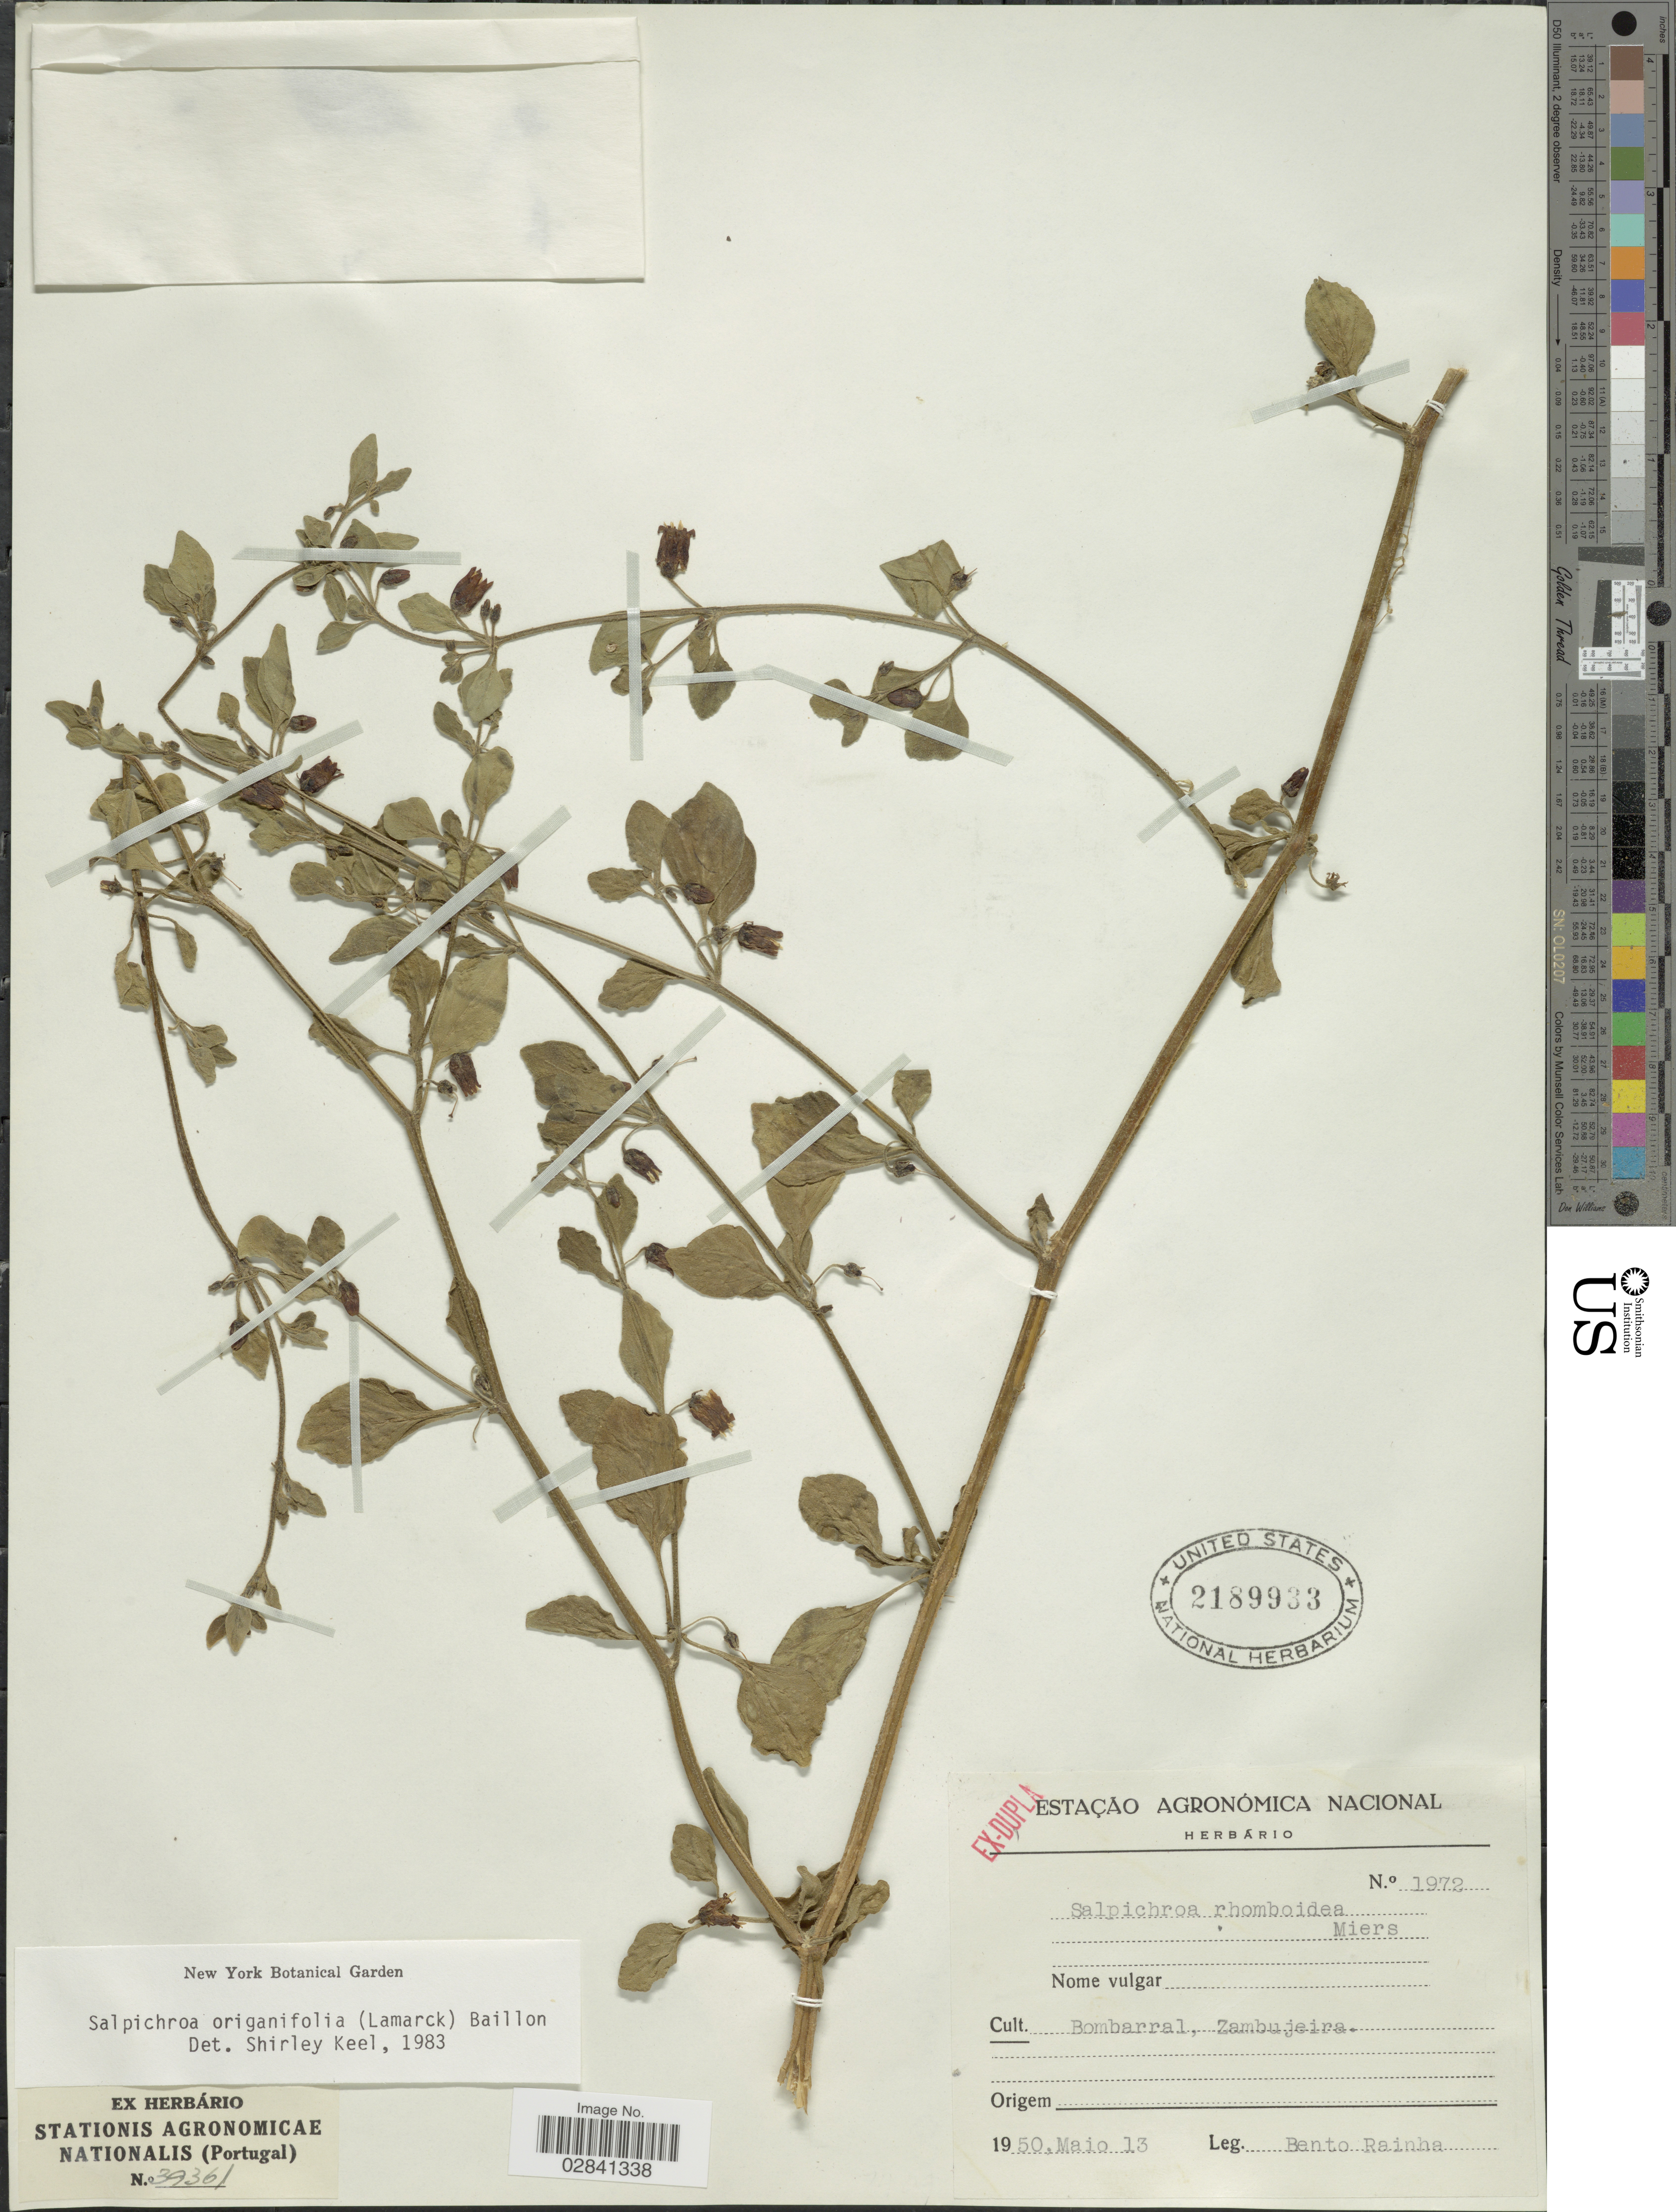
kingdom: Plantae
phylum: Tracheophyta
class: Magnoliopsida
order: Solanales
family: Solanaceae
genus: Salpichroa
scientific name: Salpichroa origanifolia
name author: (Lam.) Baill.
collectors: B. Rainha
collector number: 1972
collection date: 1950-05-13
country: Portugal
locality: Cult. Bombarral, Zambujeira.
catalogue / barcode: US 2189933